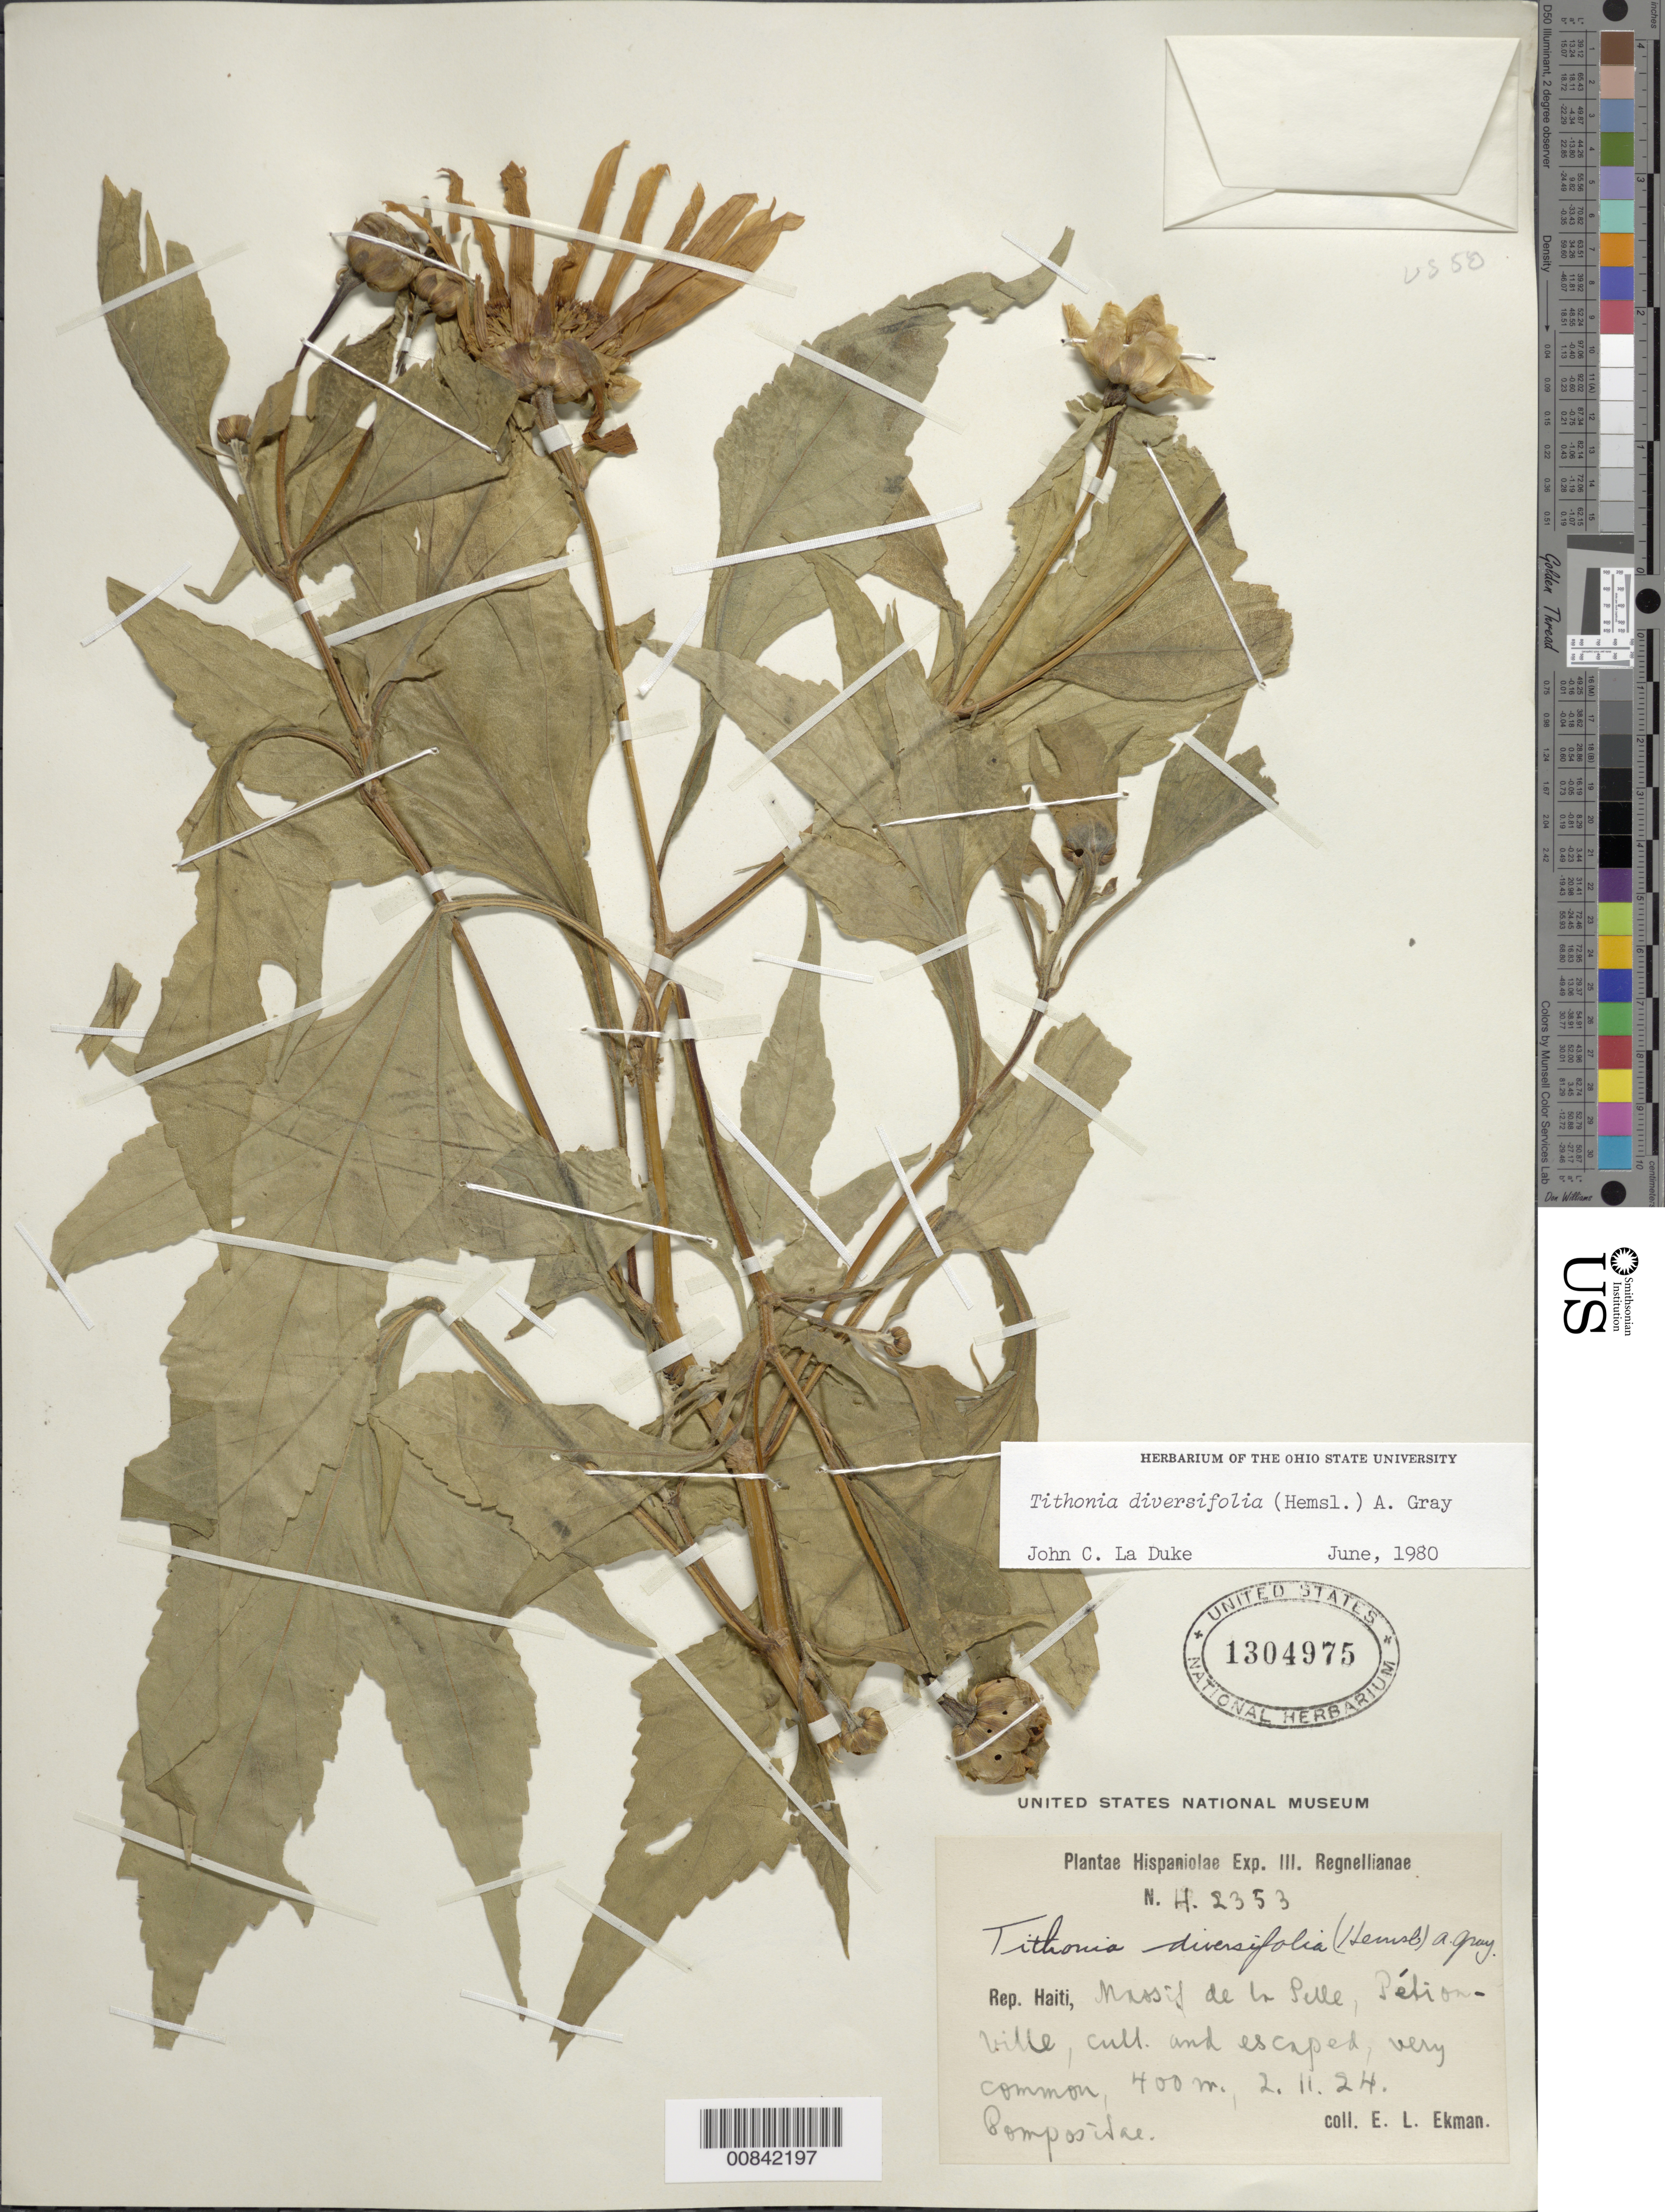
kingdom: Plantae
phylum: Tracheophyta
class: Magnoliopsida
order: Asterales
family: Asteraceae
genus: Tithonia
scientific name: Tithonia diversifolia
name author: (Hemsl.) A. Gray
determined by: La Duke, J. C.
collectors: E. L. Ekman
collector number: H 2353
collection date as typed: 02 Nov 1924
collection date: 1924-11-02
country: Haiti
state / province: Ouest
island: Hispaniola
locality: Massif de la Selle, Pétionville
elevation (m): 400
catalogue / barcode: US 1304975